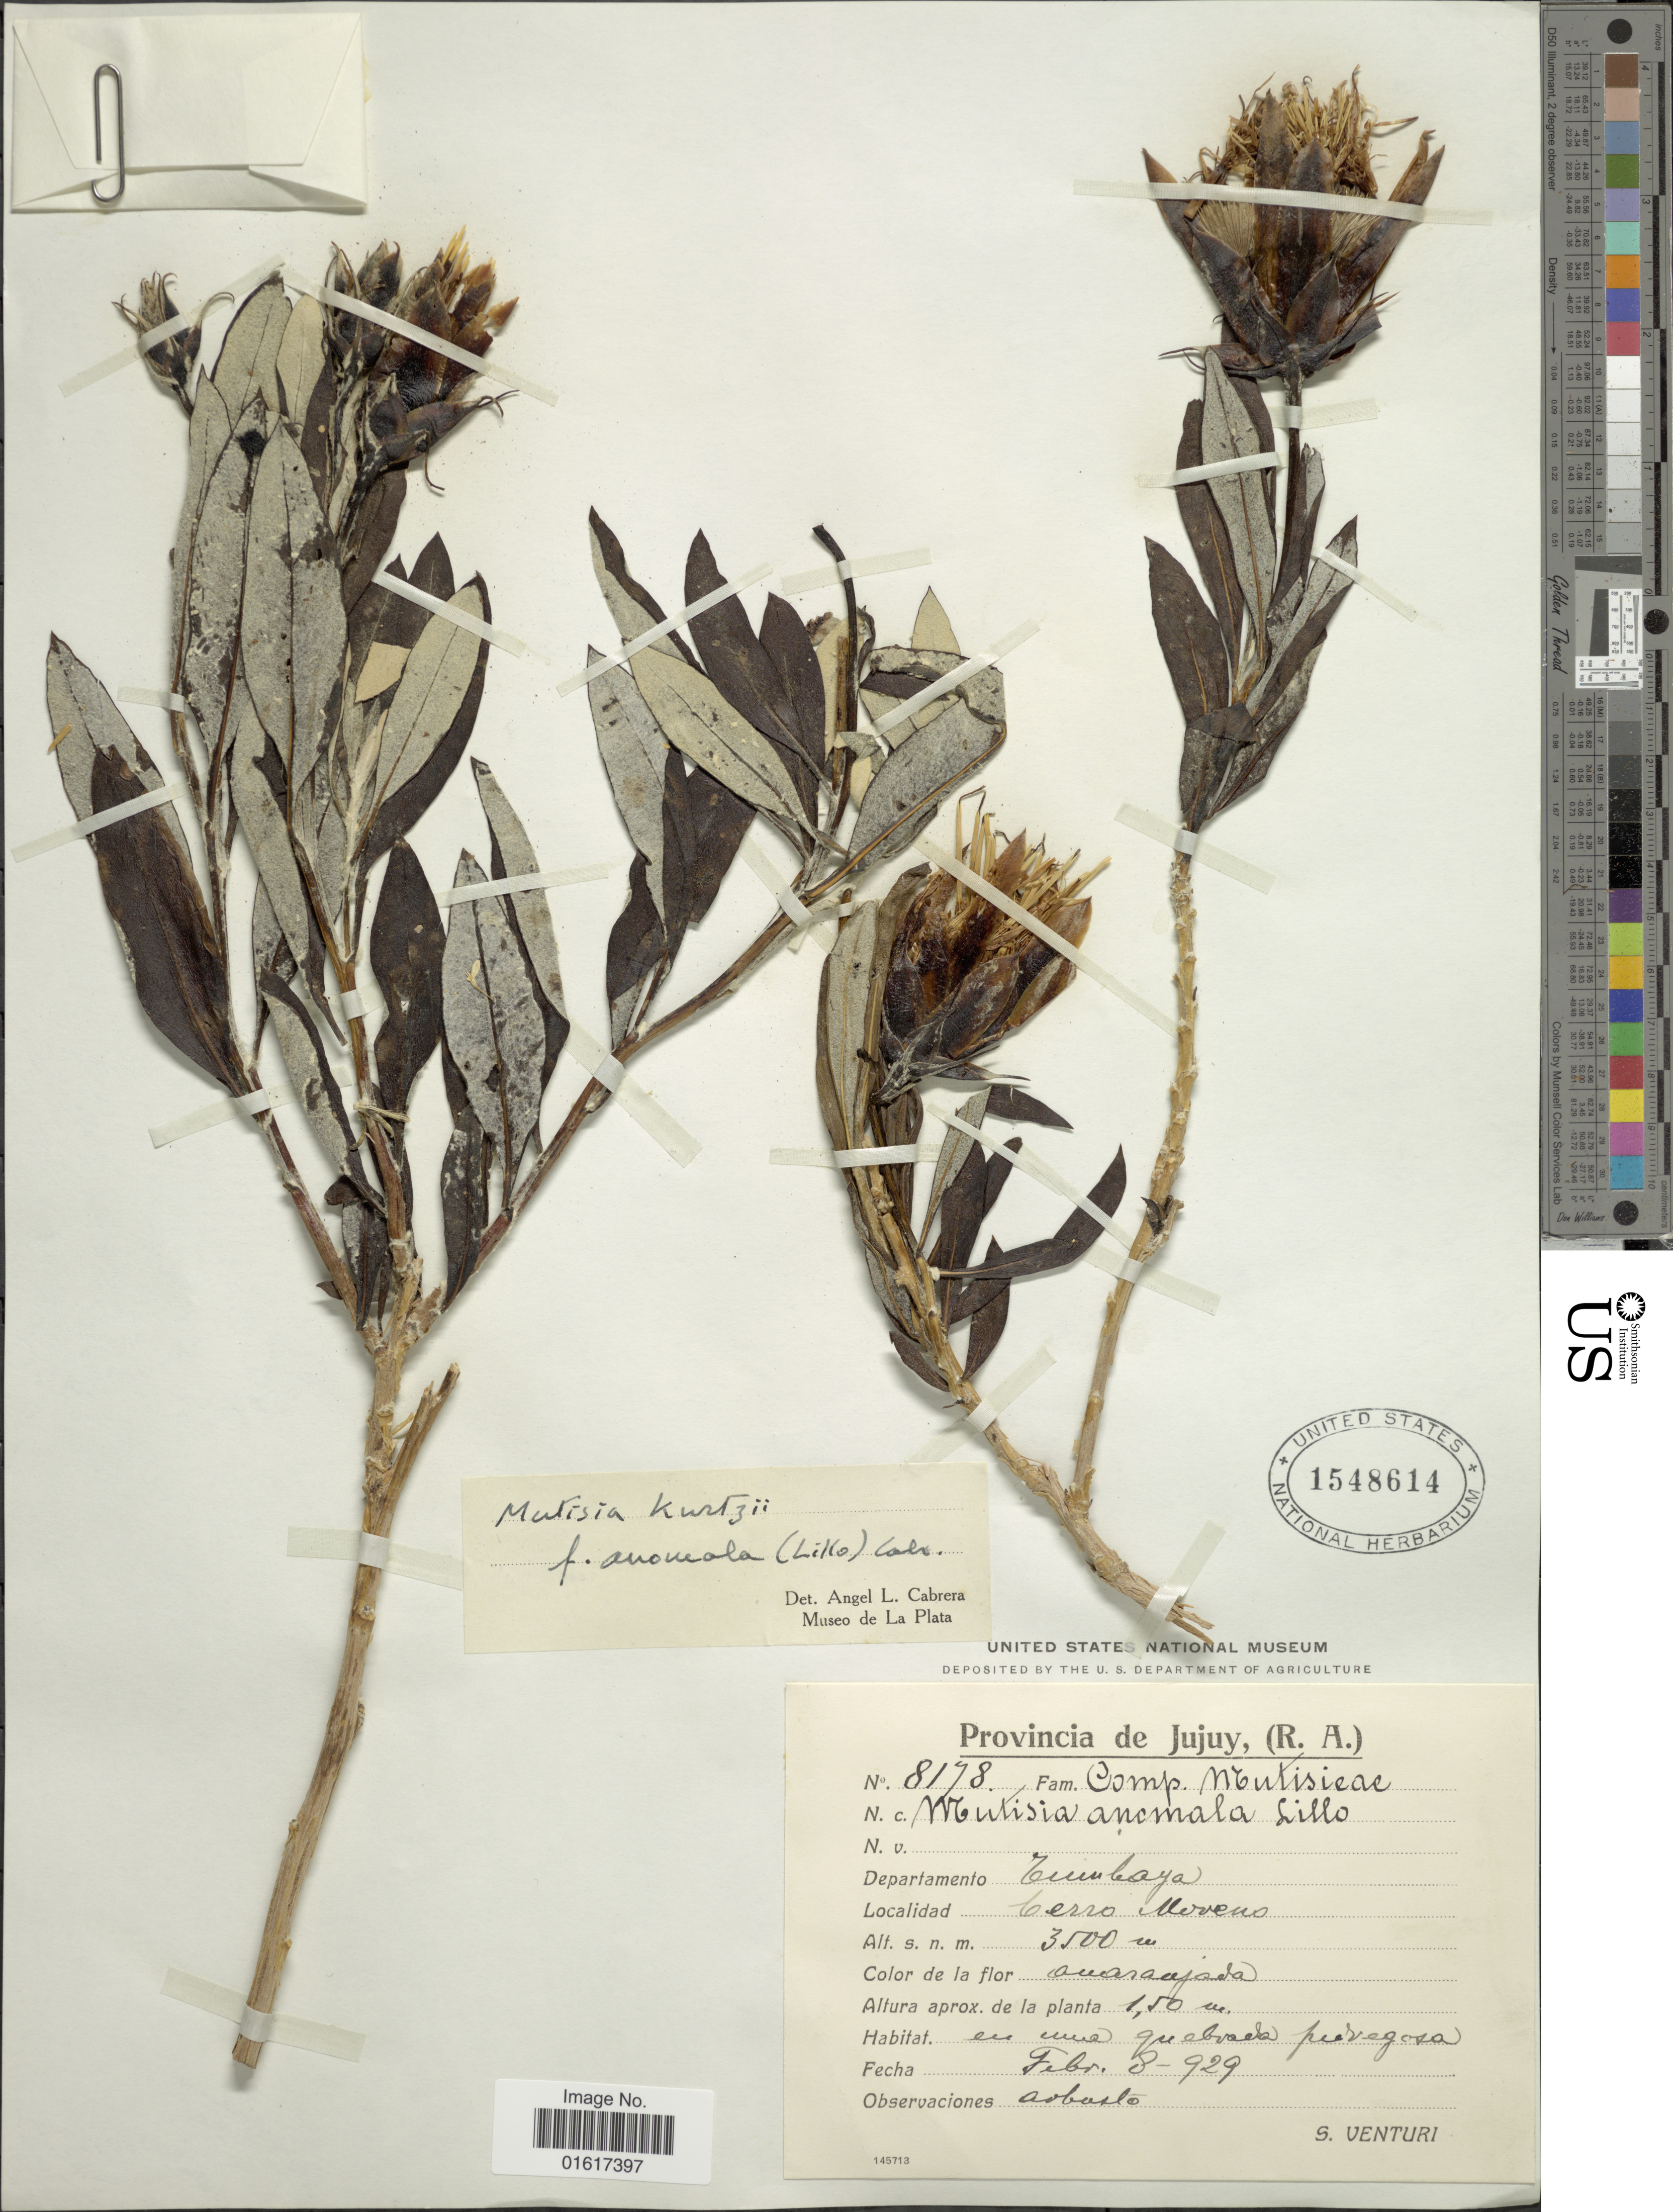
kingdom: Plantae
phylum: Tracheophyta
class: Magnoliopsida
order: Asterales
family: Asteraceae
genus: Mutisia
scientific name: Mutisia kurtzii var. anomala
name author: (Lillo) Cabrera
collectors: S. Venturi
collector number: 8178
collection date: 1929-02-08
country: Argentina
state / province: Jujuy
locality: Departamento Cumbaya. Cerro Moreno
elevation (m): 3500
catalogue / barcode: US 1548614